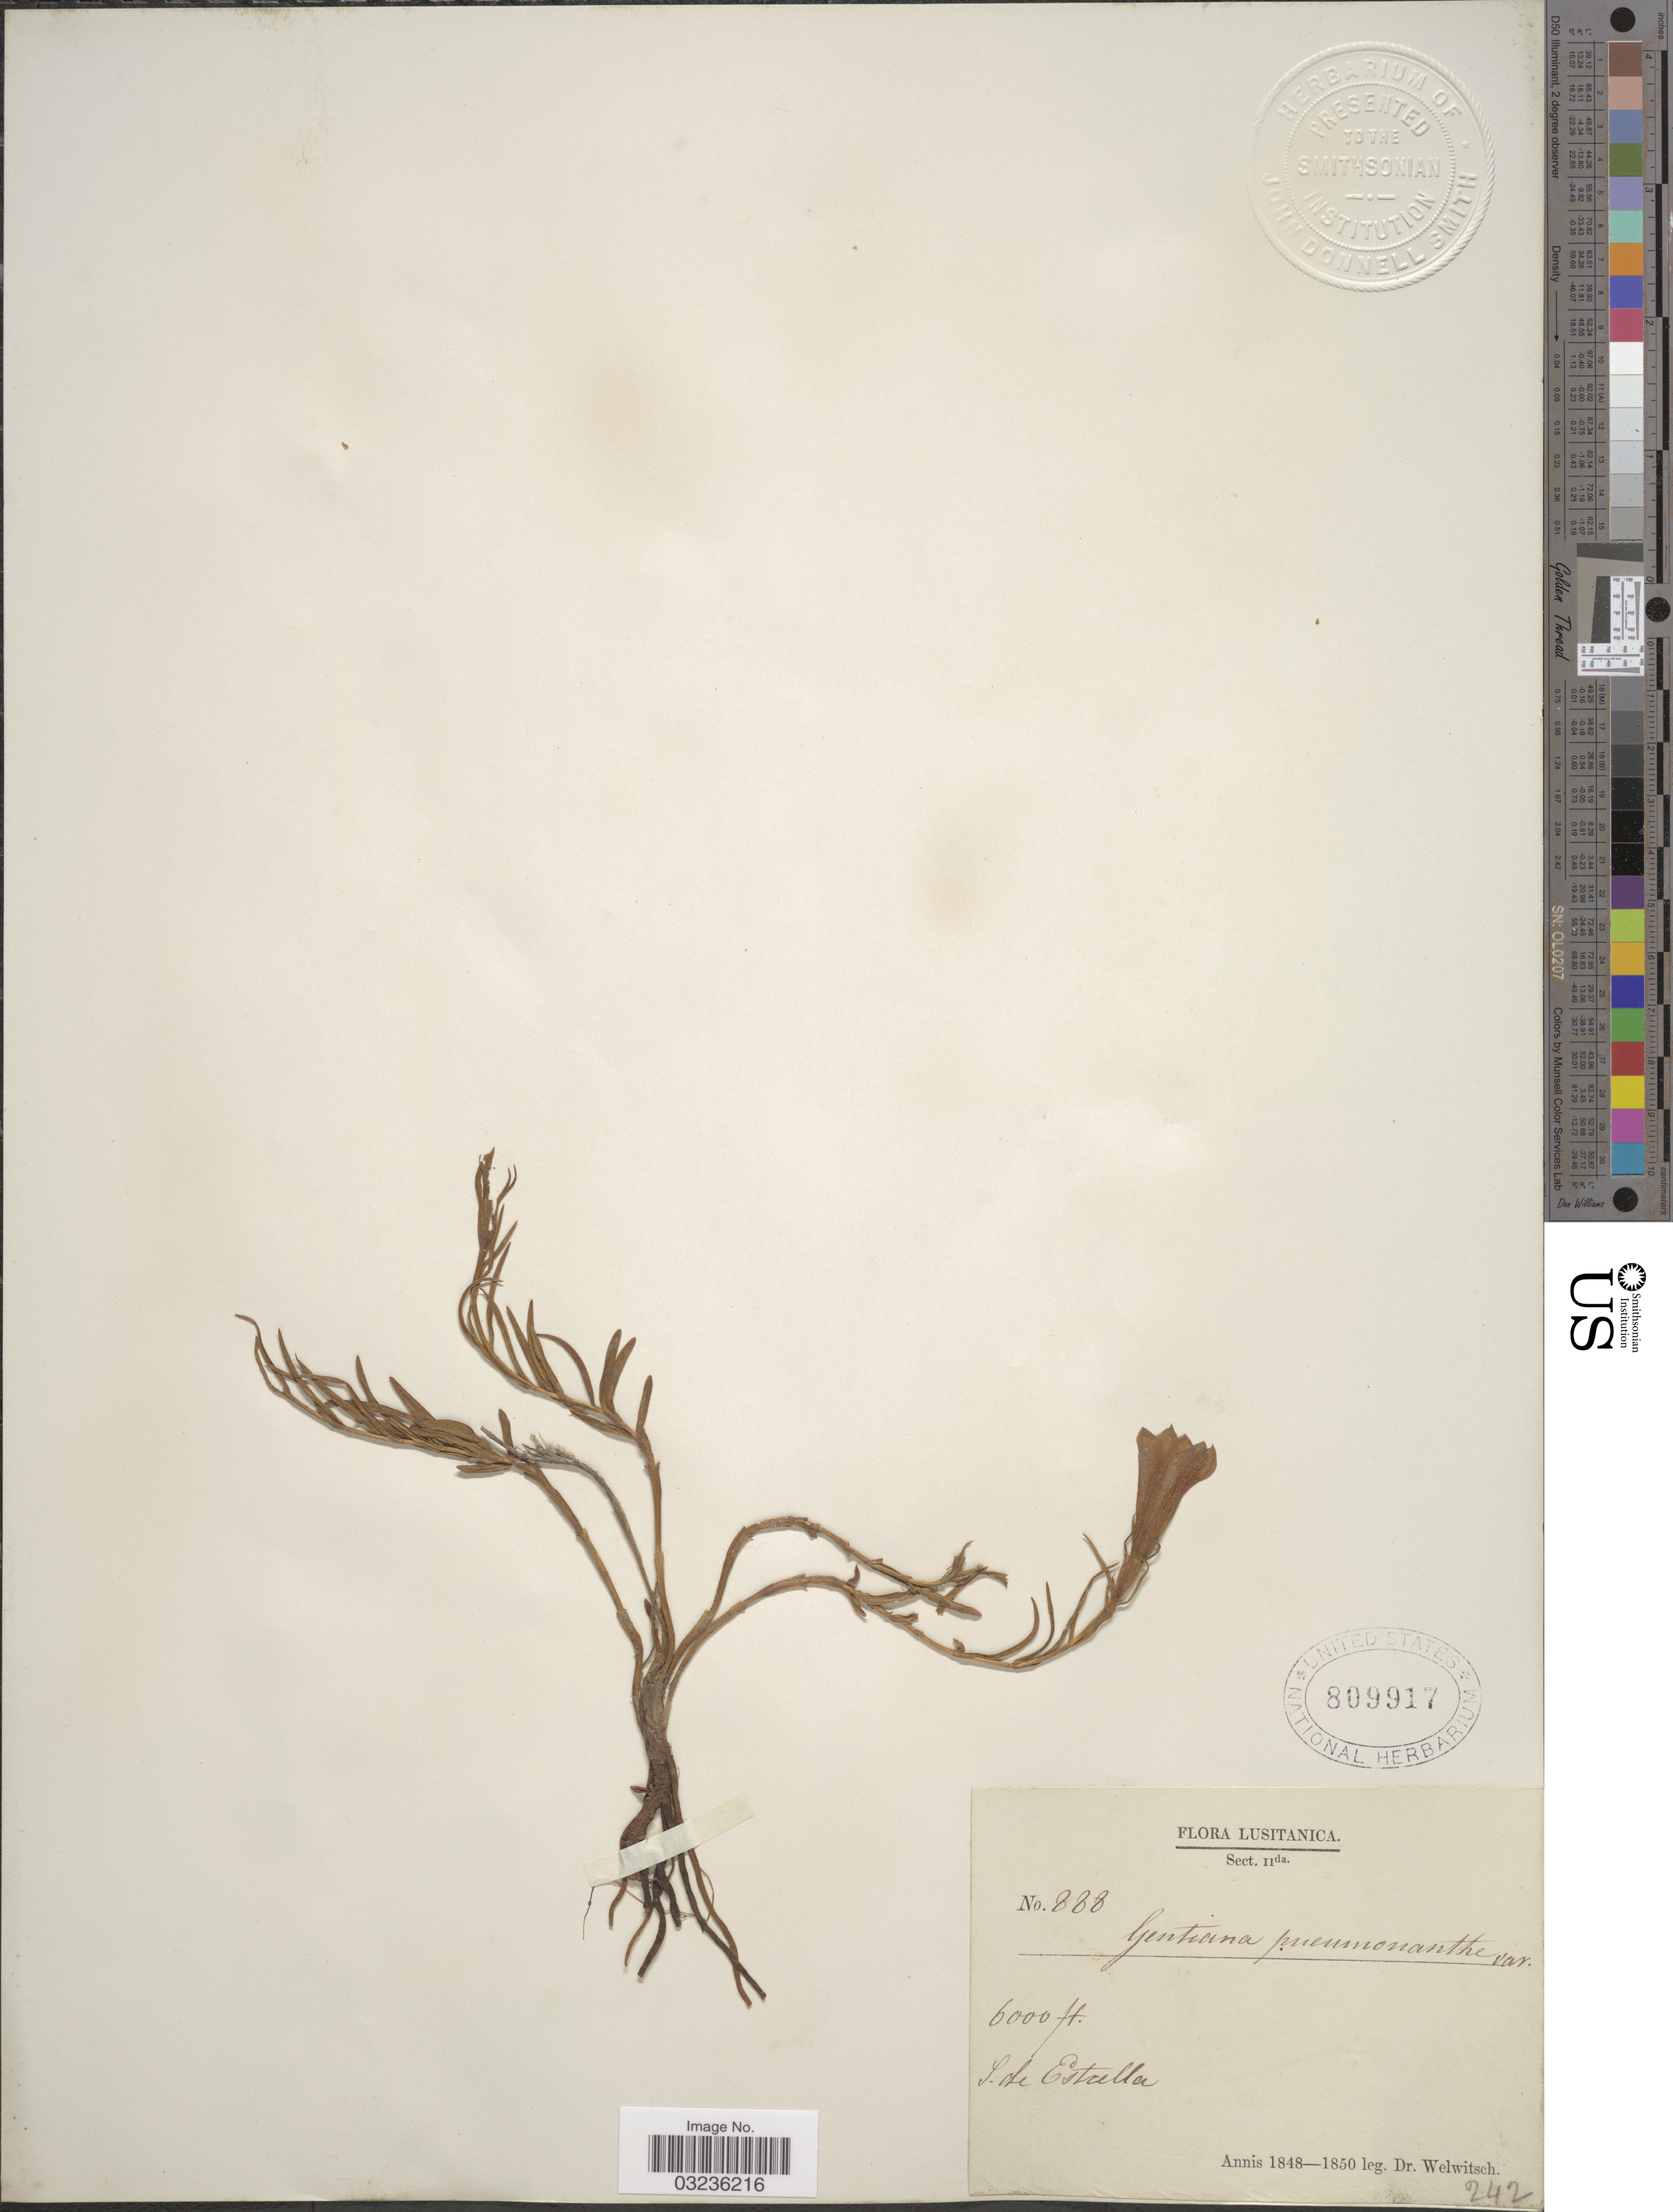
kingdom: Plantae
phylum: Tracheophyta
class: Magnoliopsida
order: Gentianales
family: Gentianaceae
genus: Gentiana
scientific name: Gentiana pneumonanthe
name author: L.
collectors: -. Welwitsch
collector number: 888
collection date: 1848/1850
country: Portugal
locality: Lusitanica, S. de Estrella.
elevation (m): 1829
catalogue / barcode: US 809917